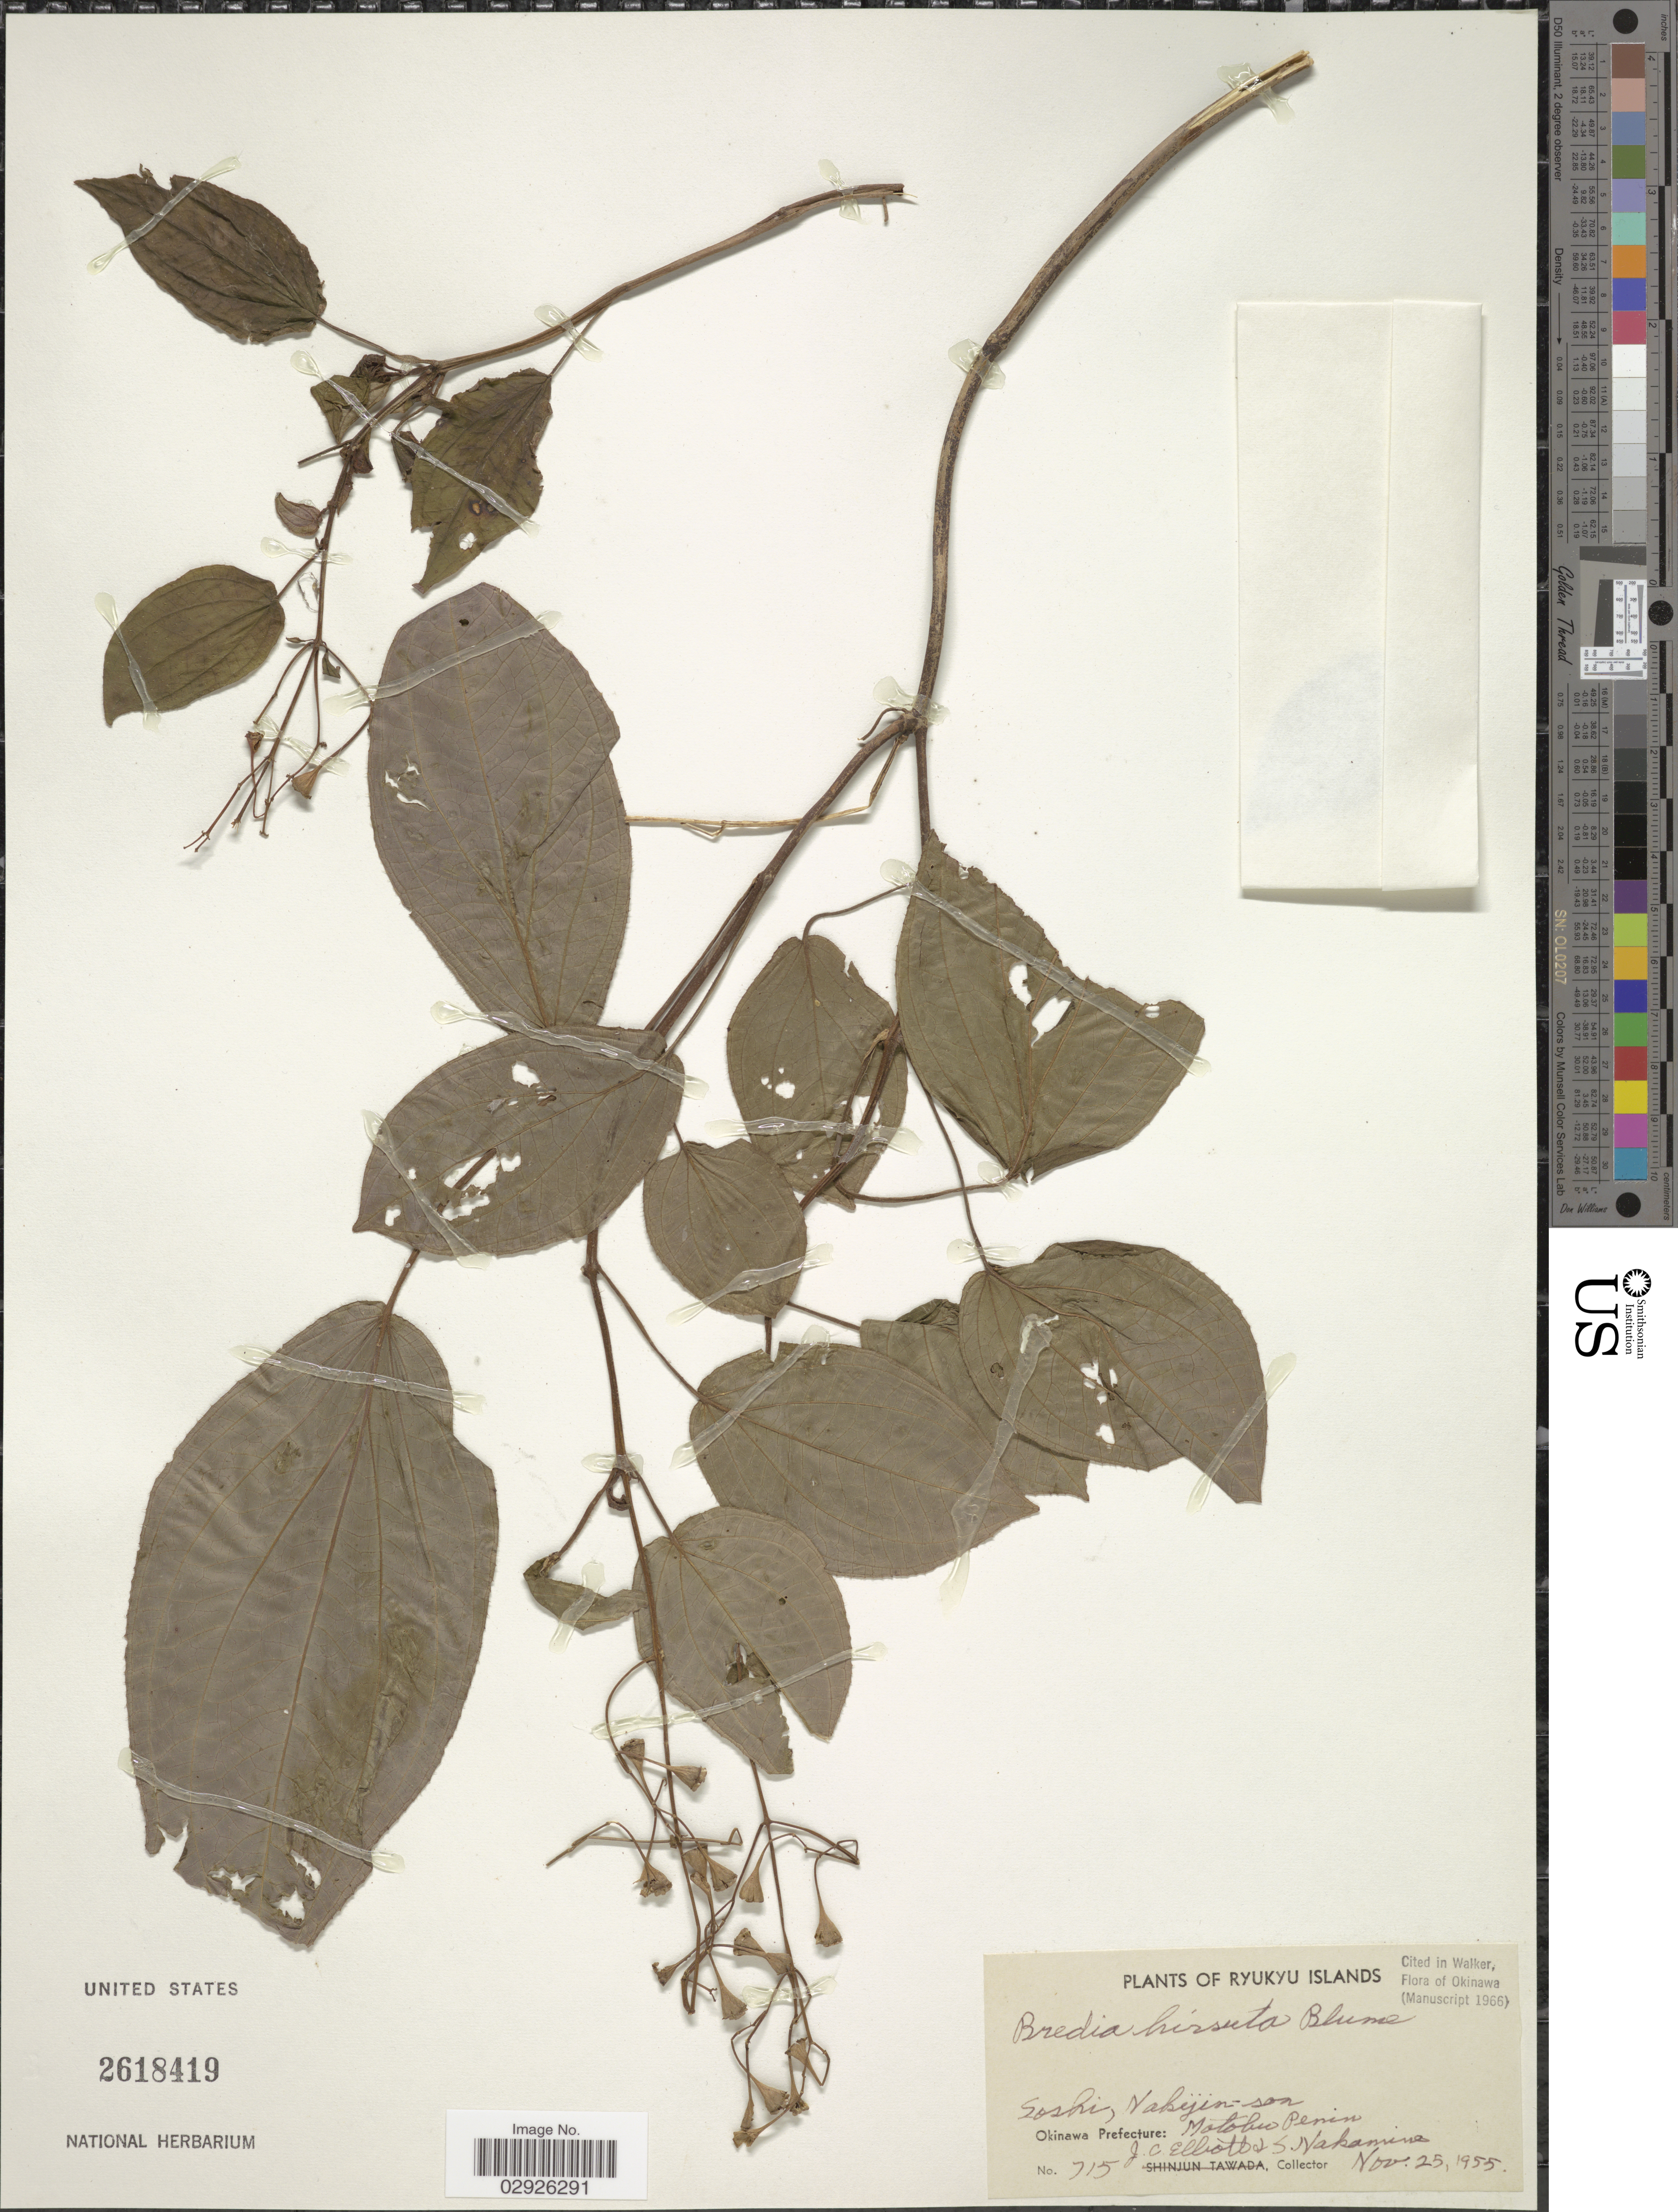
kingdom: Plantae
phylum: Tracheophyta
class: Magnoliopsida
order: Myrtales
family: Melastomataceae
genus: Bredia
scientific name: Bredia hirsuta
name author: Blume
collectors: J. C. Elliott & S. Nakamine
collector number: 715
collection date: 1955-11-25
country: Japan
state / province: Okinawa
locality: Ryukyu Islands, Soshi, Nakijin-son, Okinawa Prefecture: Motobu Penin.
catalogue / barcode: US 2618419